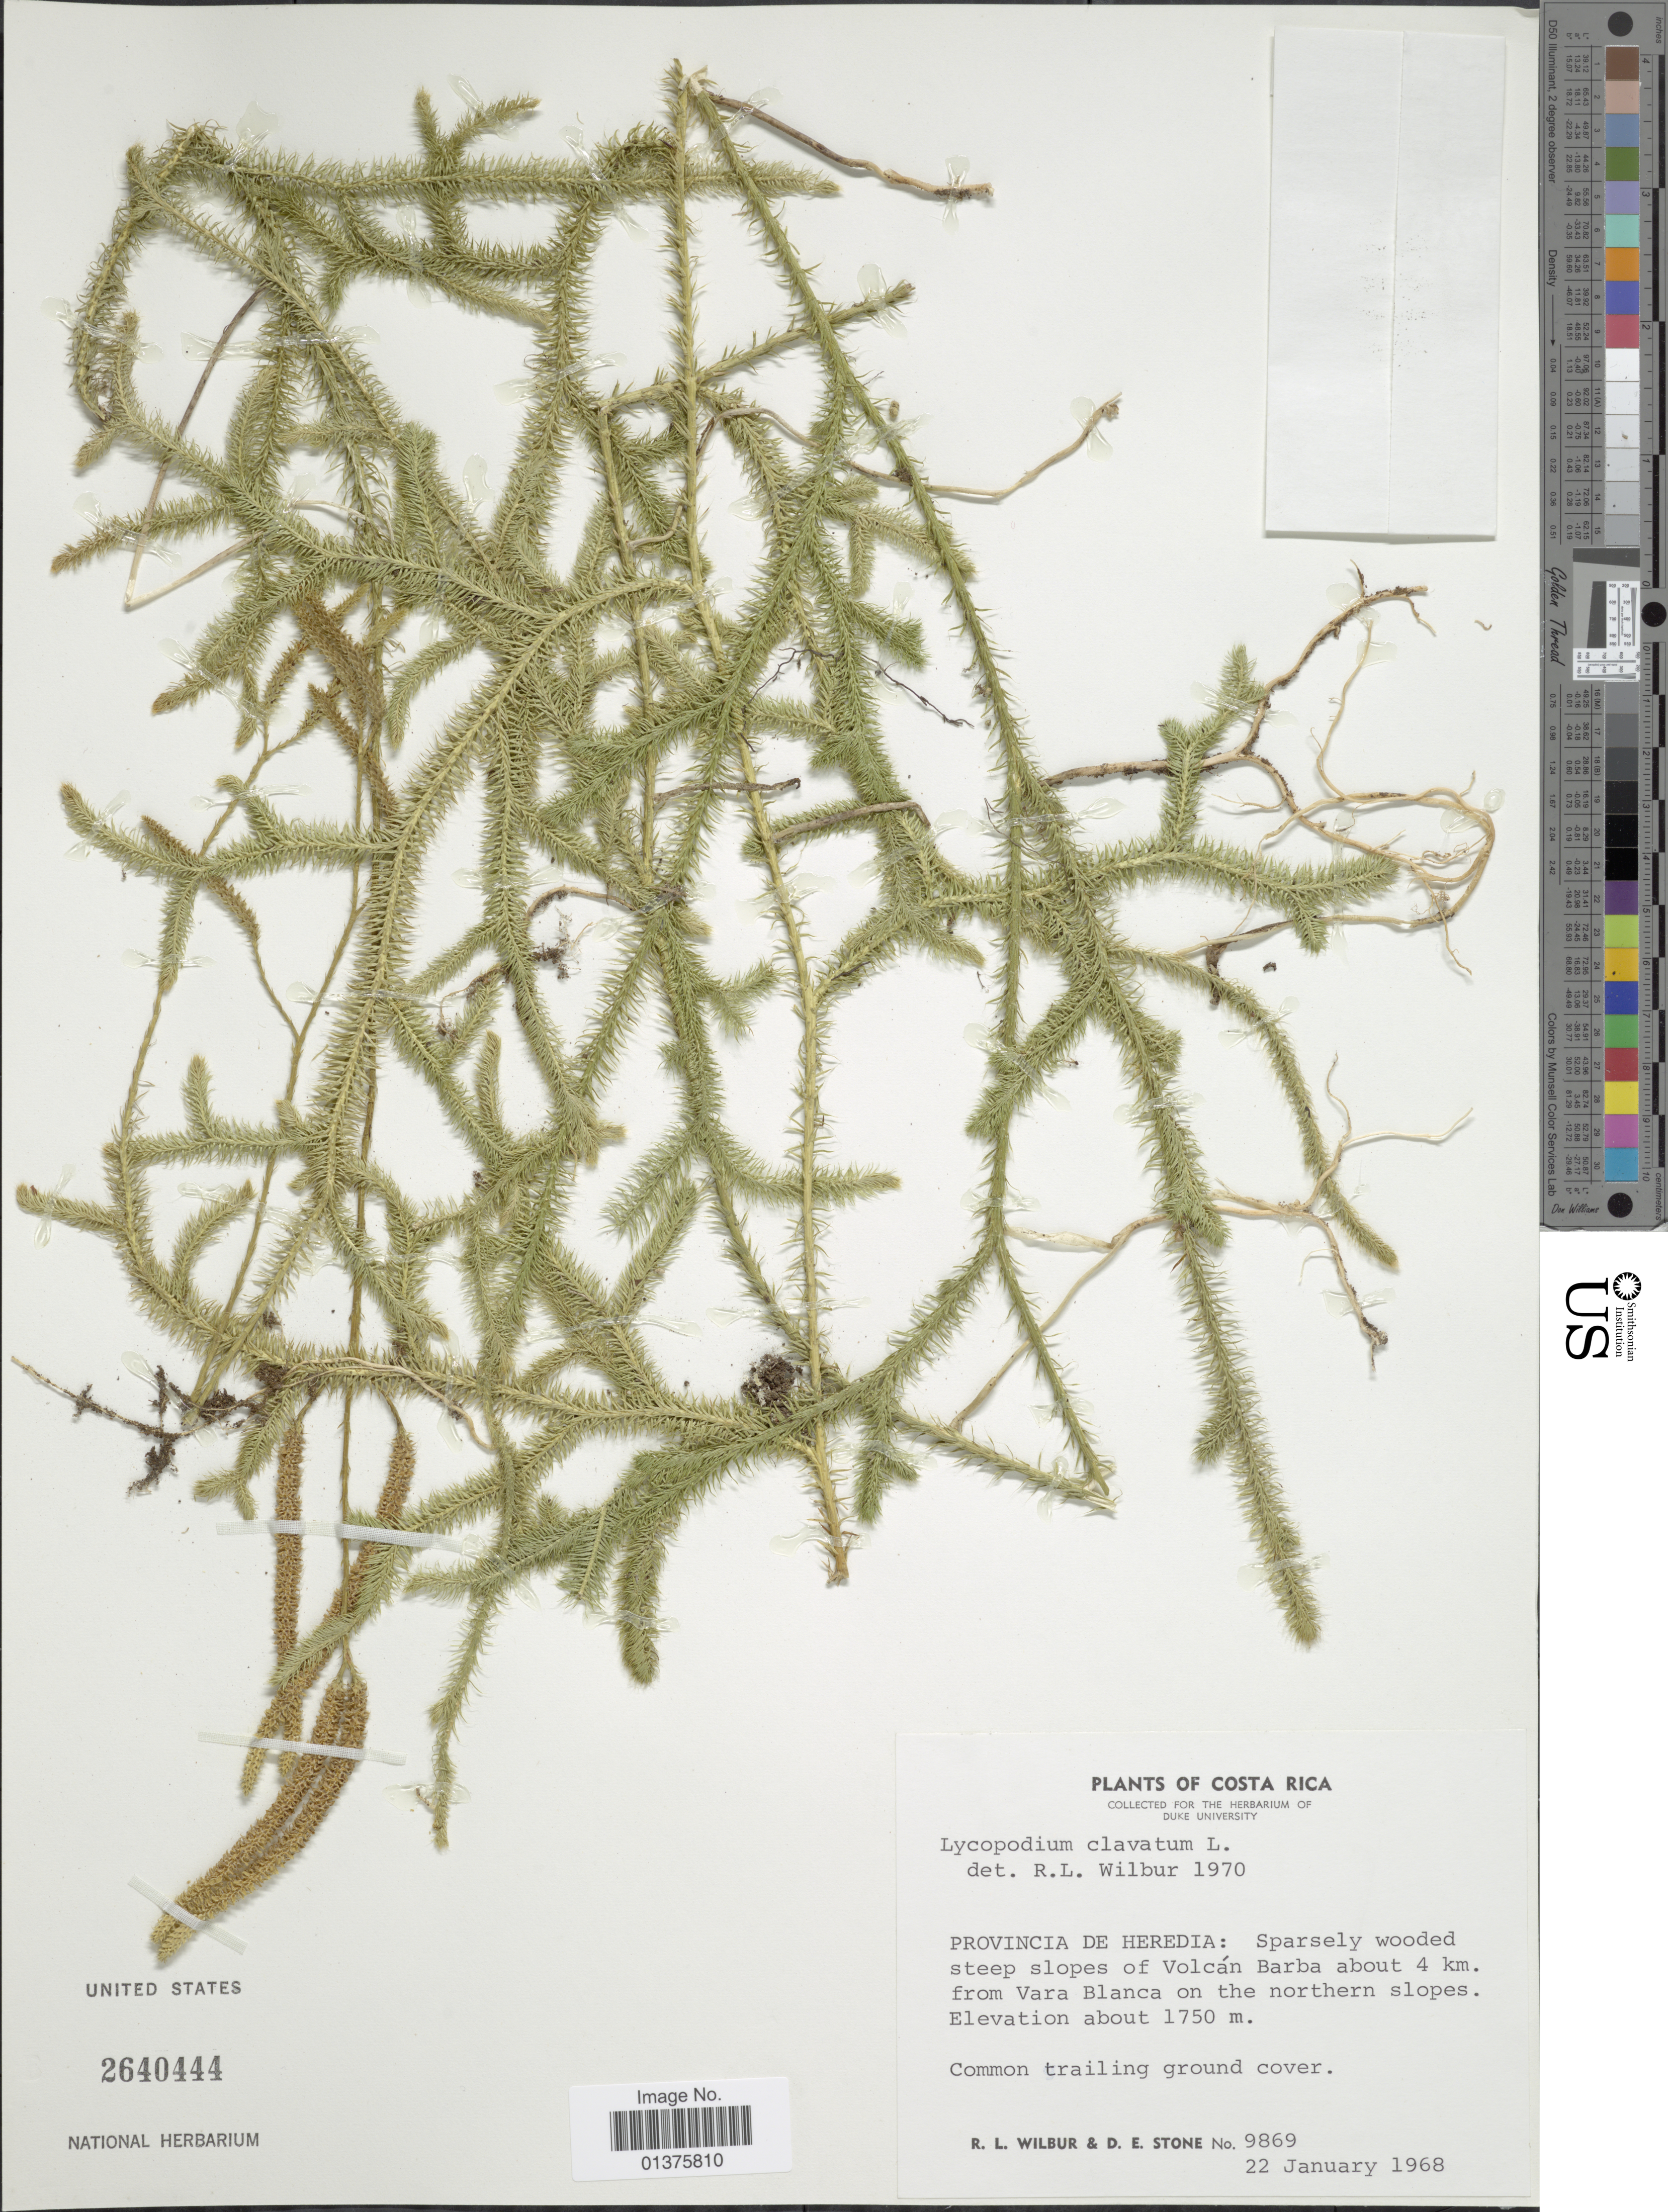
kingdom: Plantae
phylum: Tracheophyta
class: Lycopodiopsida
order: Lycopodiales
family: Lycopodiaceae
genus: Lycopodium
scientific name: Lycopodium clavatum var. aristatum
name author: (Humb. & Bonpl. ex Willd.) Spring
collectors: R. L. Wilbur & D. E. Stone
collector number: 9869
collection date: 1968-01-22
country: Costa Rica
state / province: Heredia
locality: Sparsely wooded steep slopes of Volcán Barba about 4 km from Vara Blanca on the northern slopes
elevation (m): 1750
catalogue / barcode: US 2640444